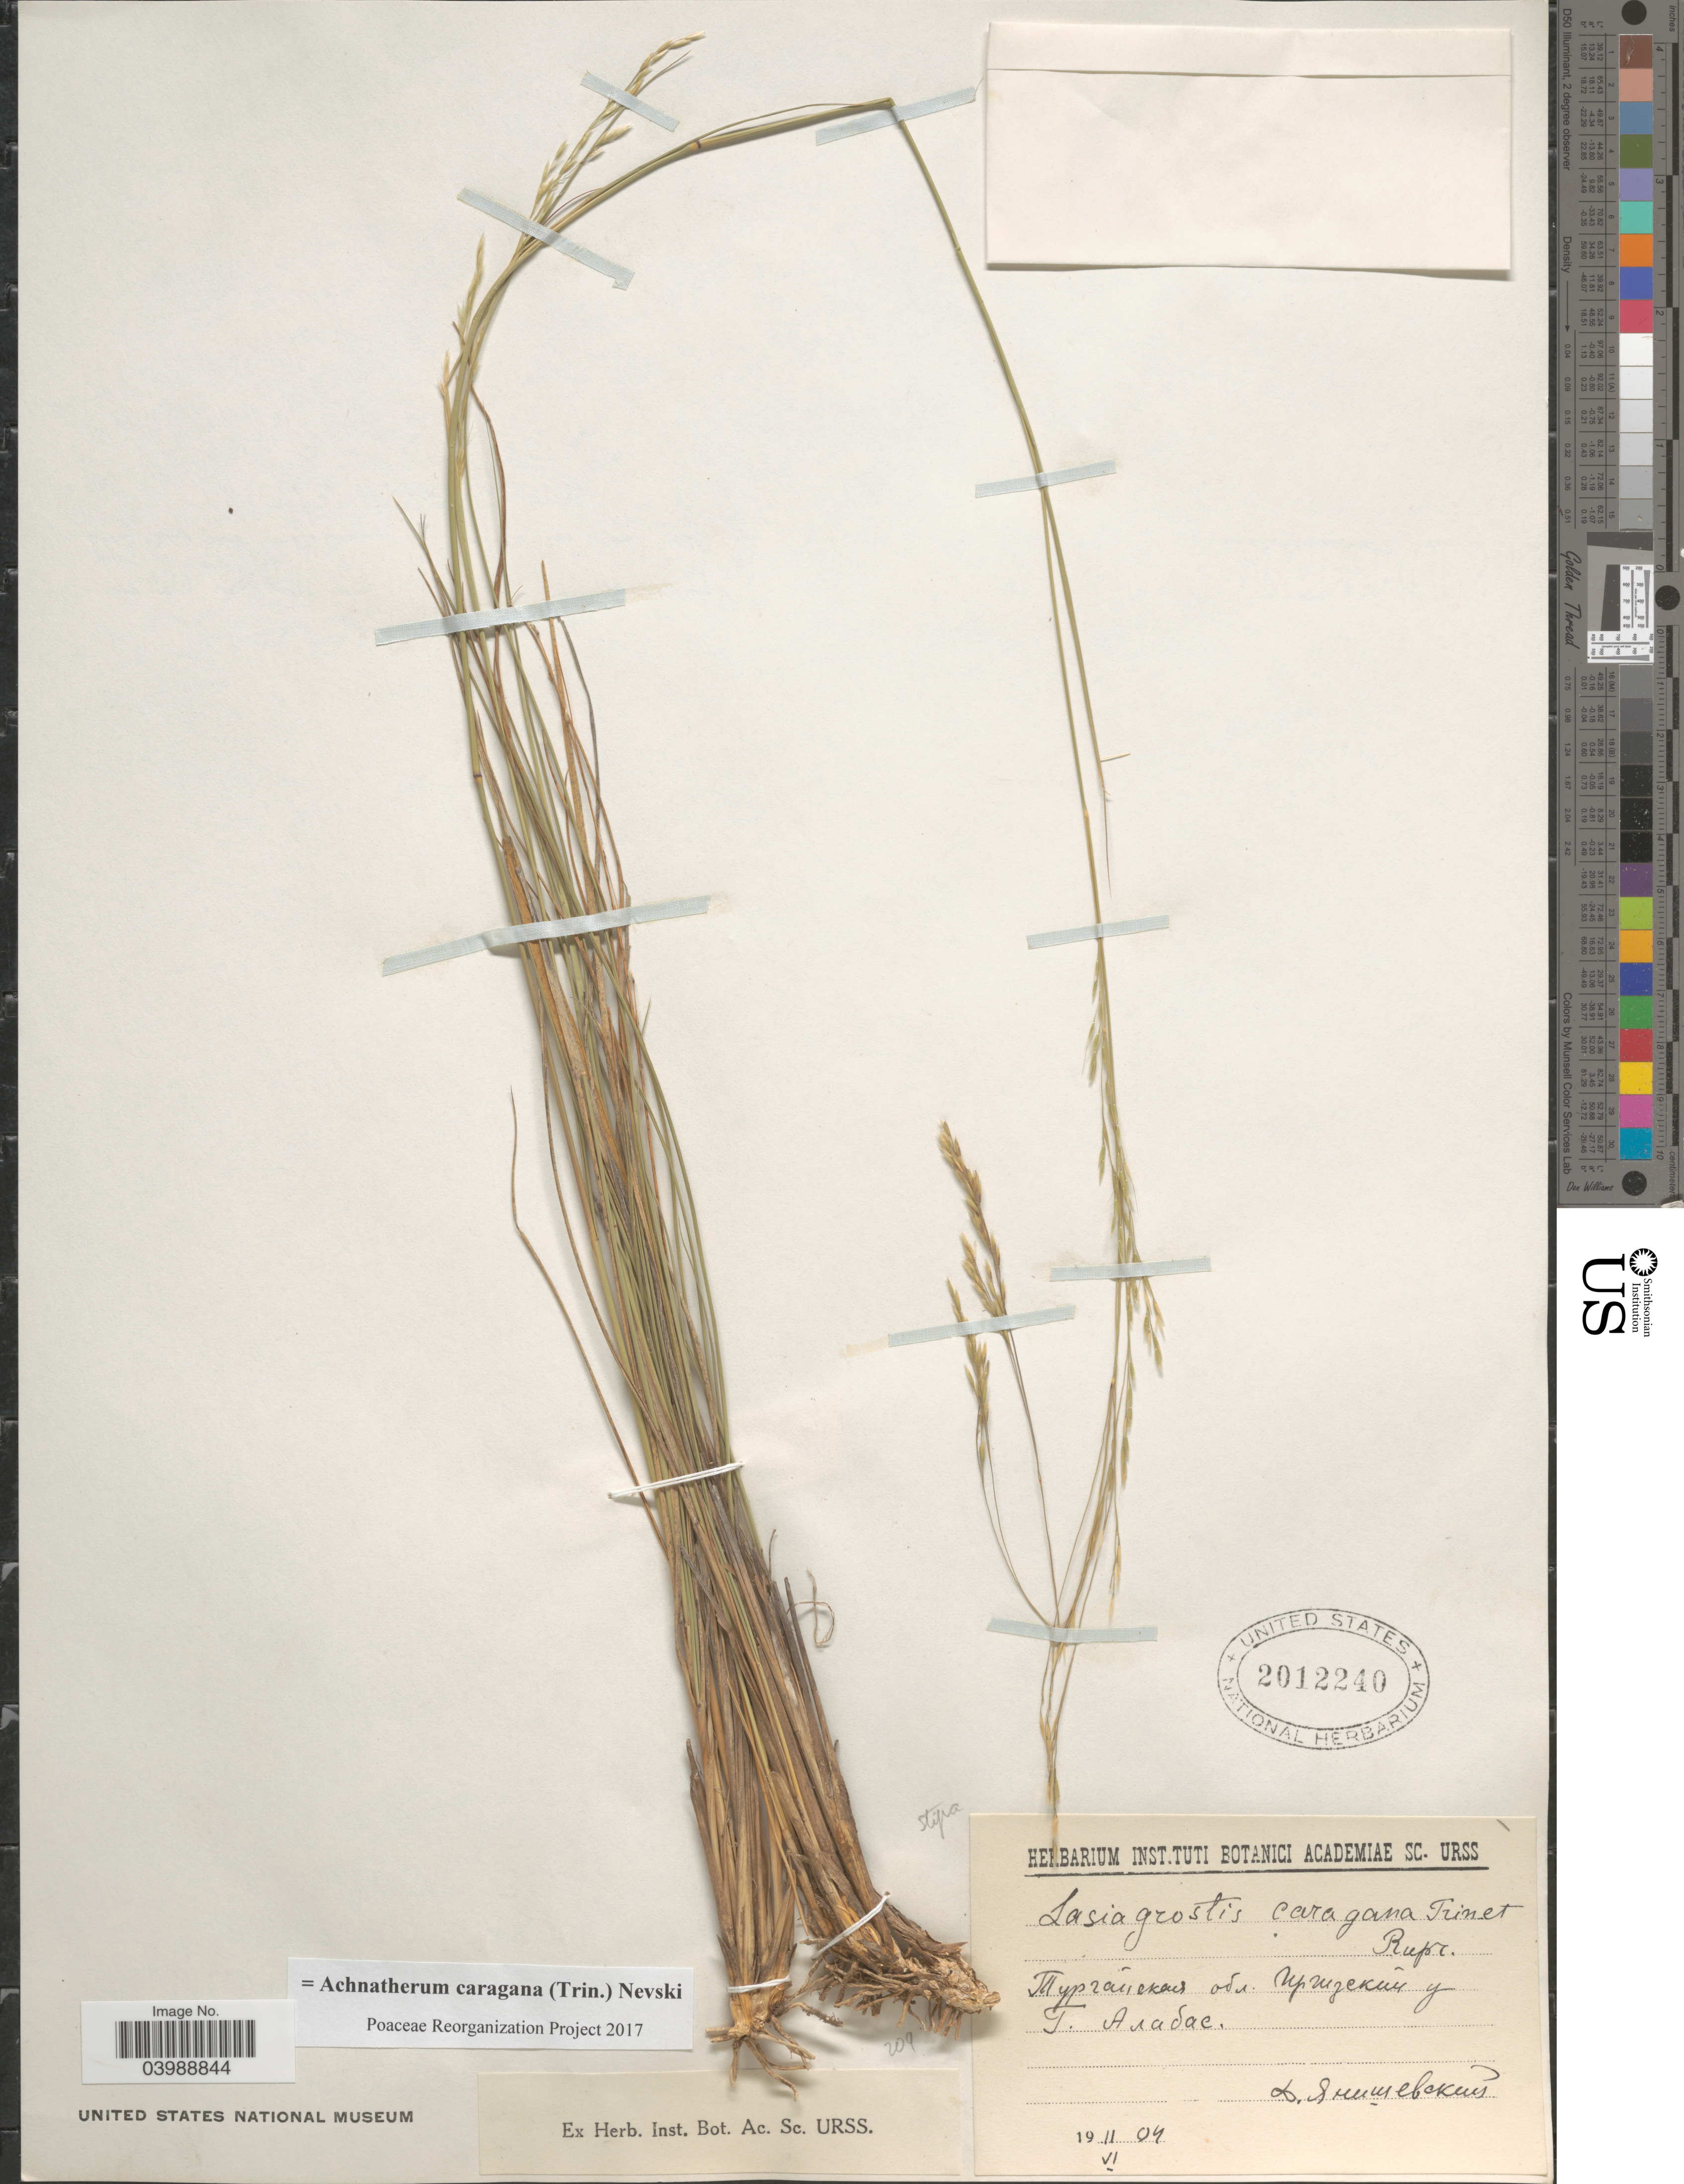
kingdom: Plantae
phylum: Tracheophyta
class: Liliopsida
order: Poales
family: Poaceae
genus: Achnatherum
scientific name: Achnatherum caragana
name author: (Trin.) Nevski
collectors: A. Yanishevskiy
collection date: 1904-06-11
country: Kazakhstan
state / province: Aqtobe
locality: Alabas Mt.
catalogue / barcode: US 2012240